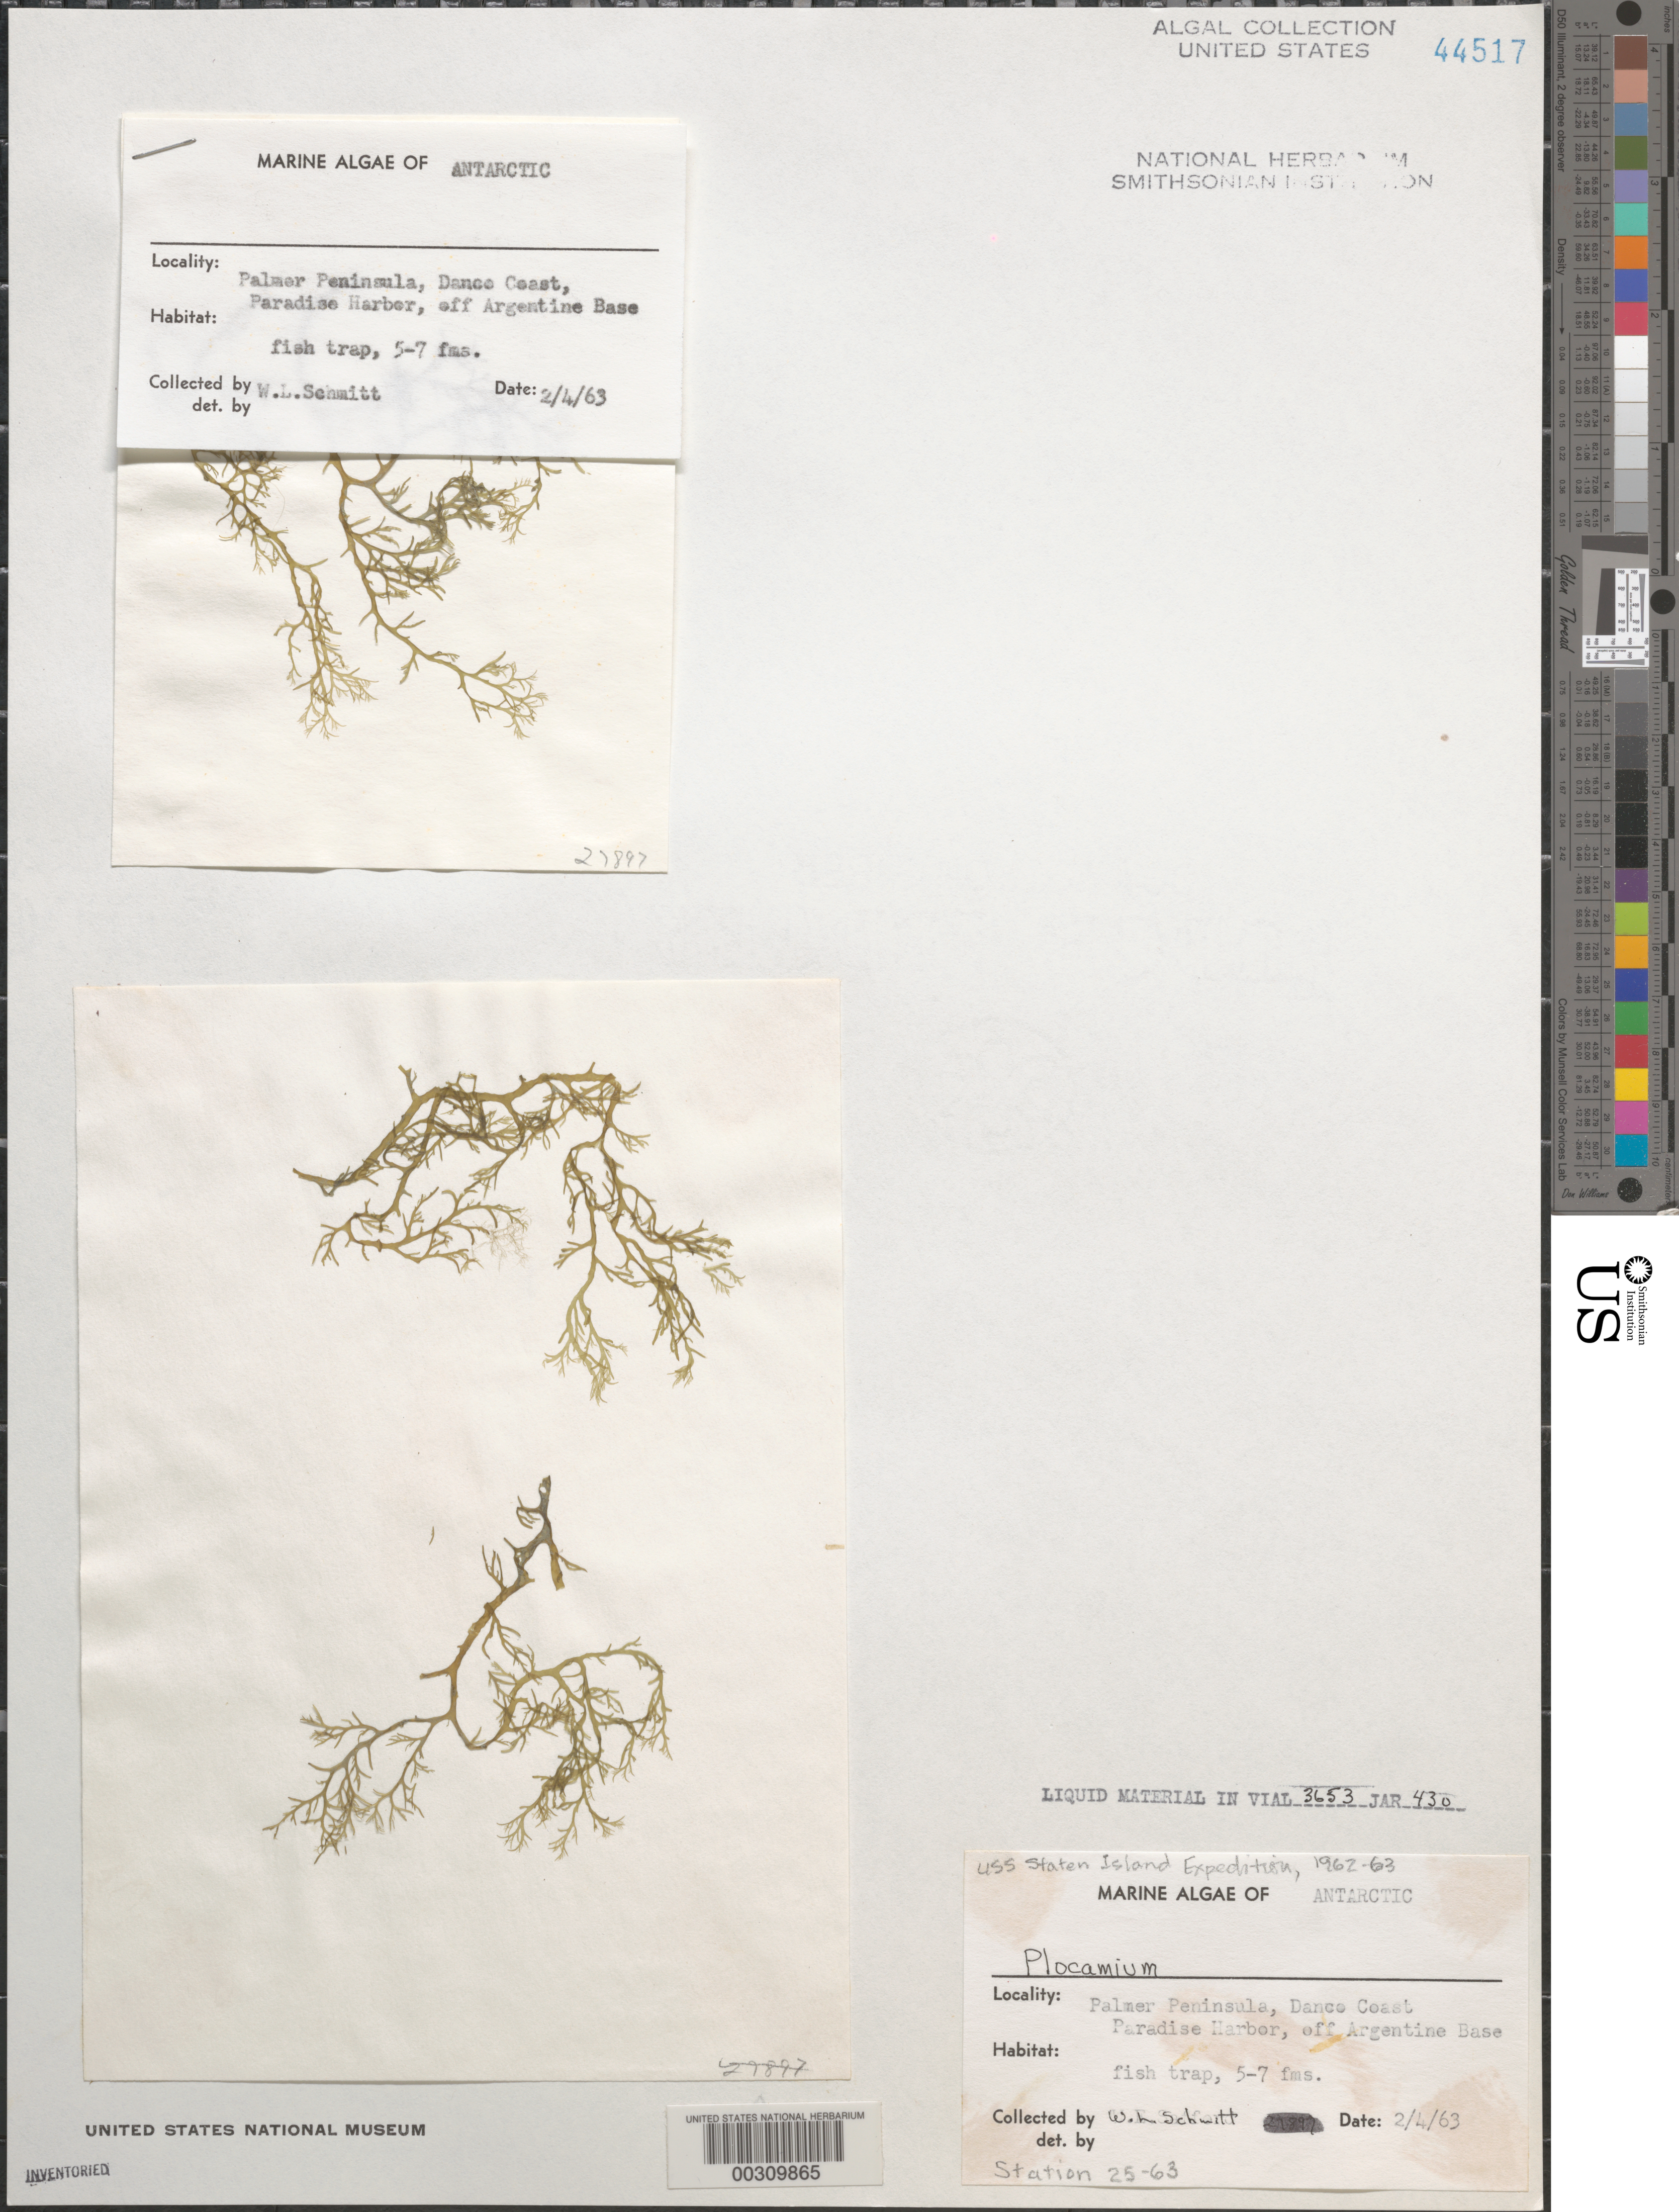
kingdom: Plantae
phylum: Rhodophyta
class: Florideophyceae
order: Plocamiales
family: Plocamiaceae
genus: Plocamium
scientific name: Plocamium sp.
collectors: W. L. Schmitt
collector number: Station 25-63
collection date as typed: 04 Feb 1963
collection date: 1963-02-04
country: Antarctica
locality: Paradise Harbor, off Danco Coast, off Argentine Base, Antarctic Peninsula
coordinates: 64 53.5'S, 62 52.8'W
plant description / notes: USS Staten Island Expedition, 1962-1963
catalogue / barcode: US 44517